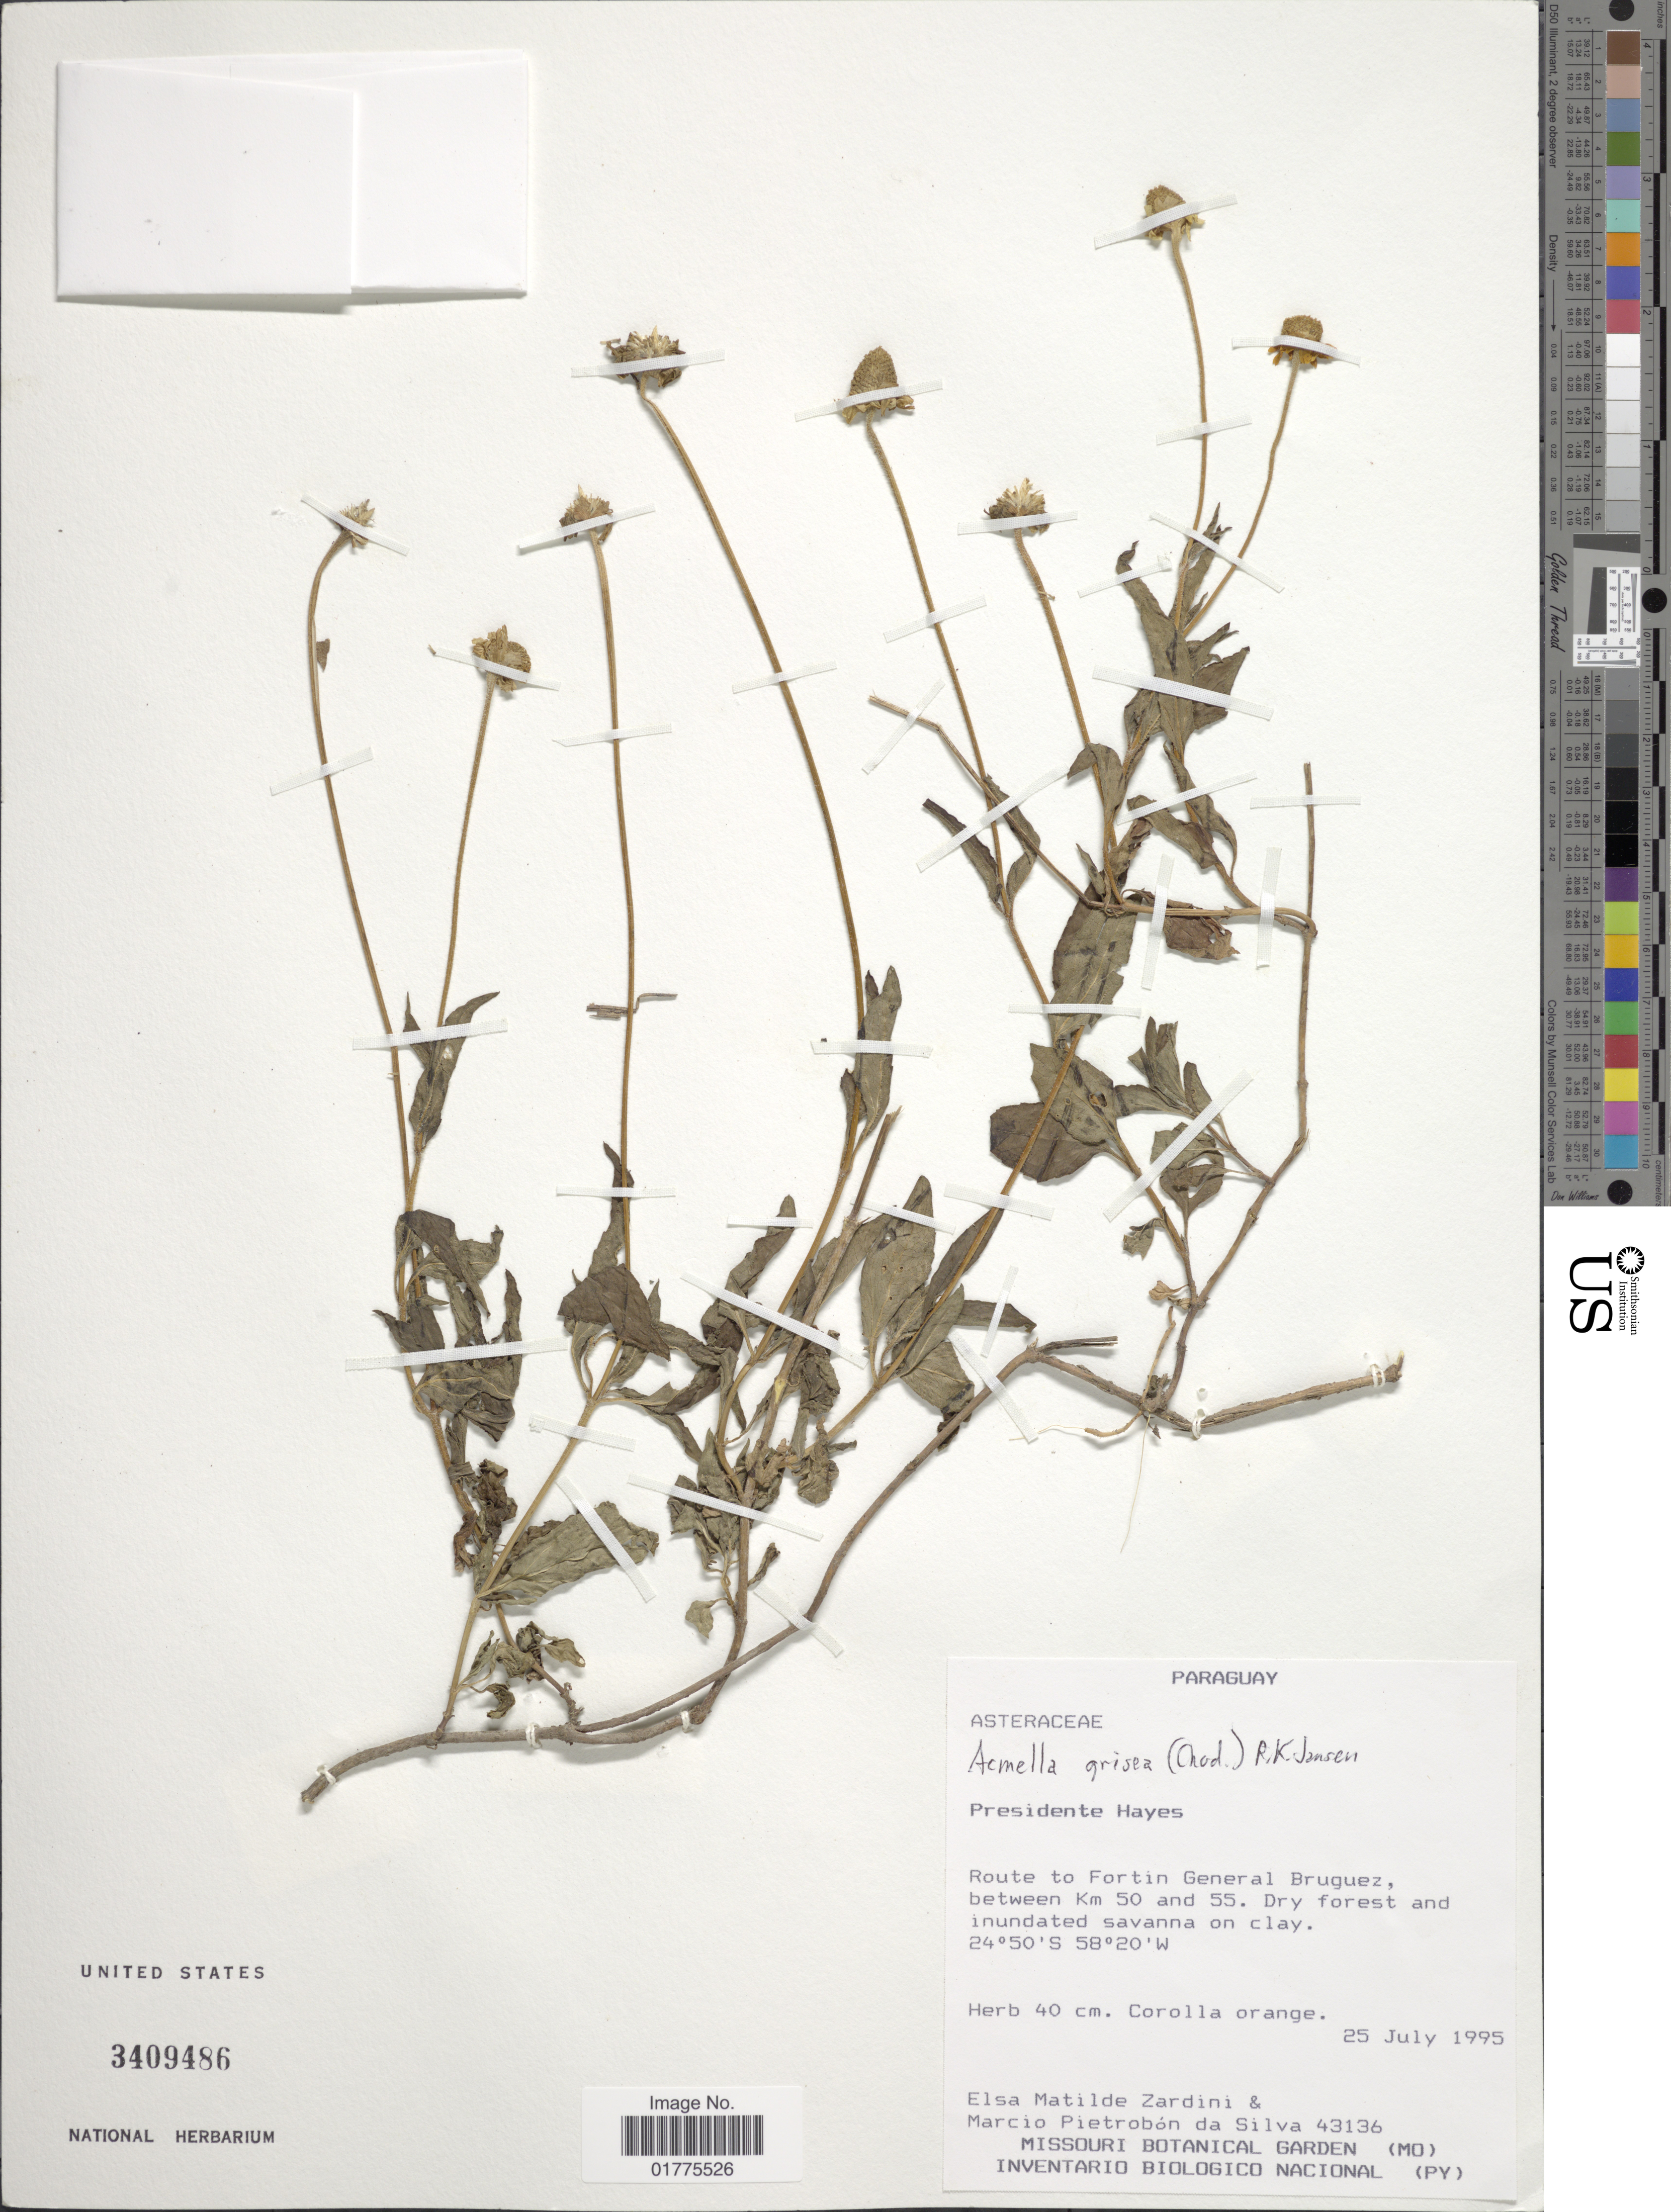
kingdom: Plantae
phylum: Tracheophyta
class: Magnoliopsida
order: Asterales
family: Asteraceae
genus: Acmella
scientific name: Acmella grisea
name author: (Chodat) R.K. Jansen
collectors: E. M. Zardini & L. Guerrero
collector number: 43136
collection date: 1995-07-25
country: Paraguay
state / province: Presidente Hayes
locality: Route to Fortin General Bruguez, between km 50 and 55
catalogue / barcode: US 3409486